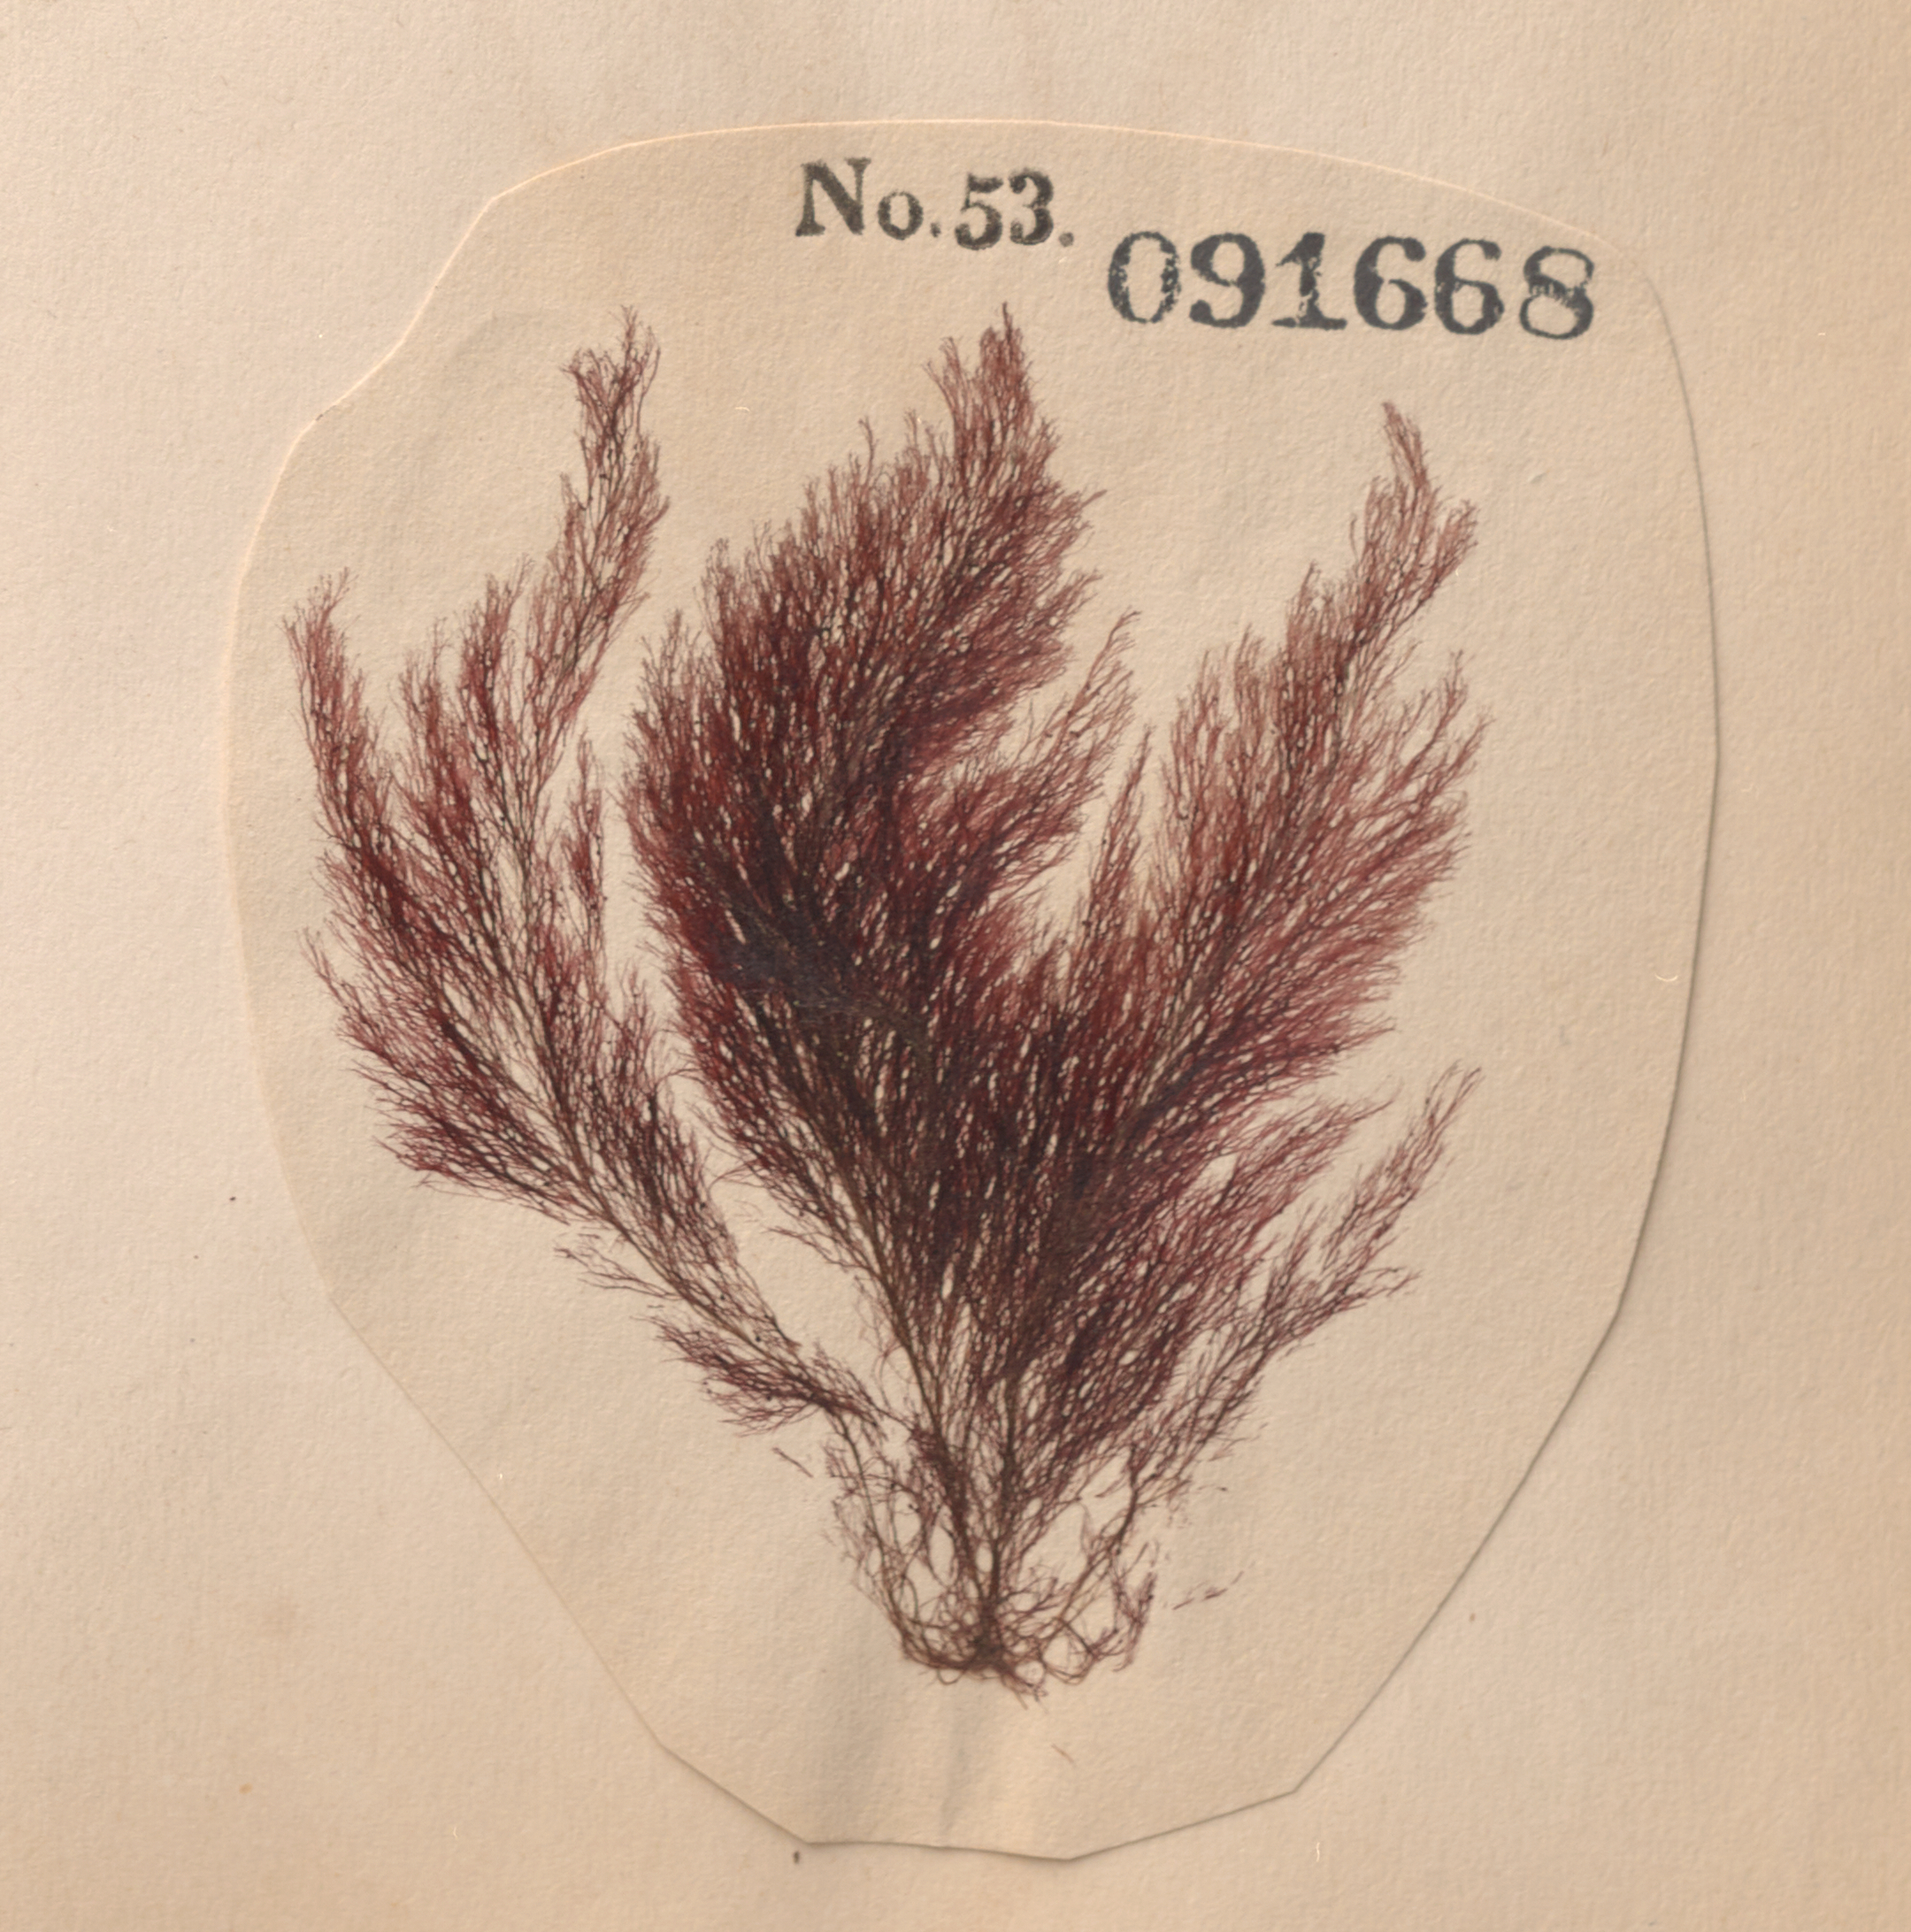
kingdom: Plantae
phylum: Rhodophyta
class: Florideophyceae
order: Ceramiales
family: Rhodomelaceae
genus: Polysiphonia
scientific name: Polysiphonia stricta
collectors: C. Durant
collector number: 53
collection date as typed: Sum 1850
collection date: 1850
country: United States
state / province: New York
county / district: Kings County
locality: Bay Ridge (Yellow Hook) and Fort Hamilton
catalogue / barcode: US 91668